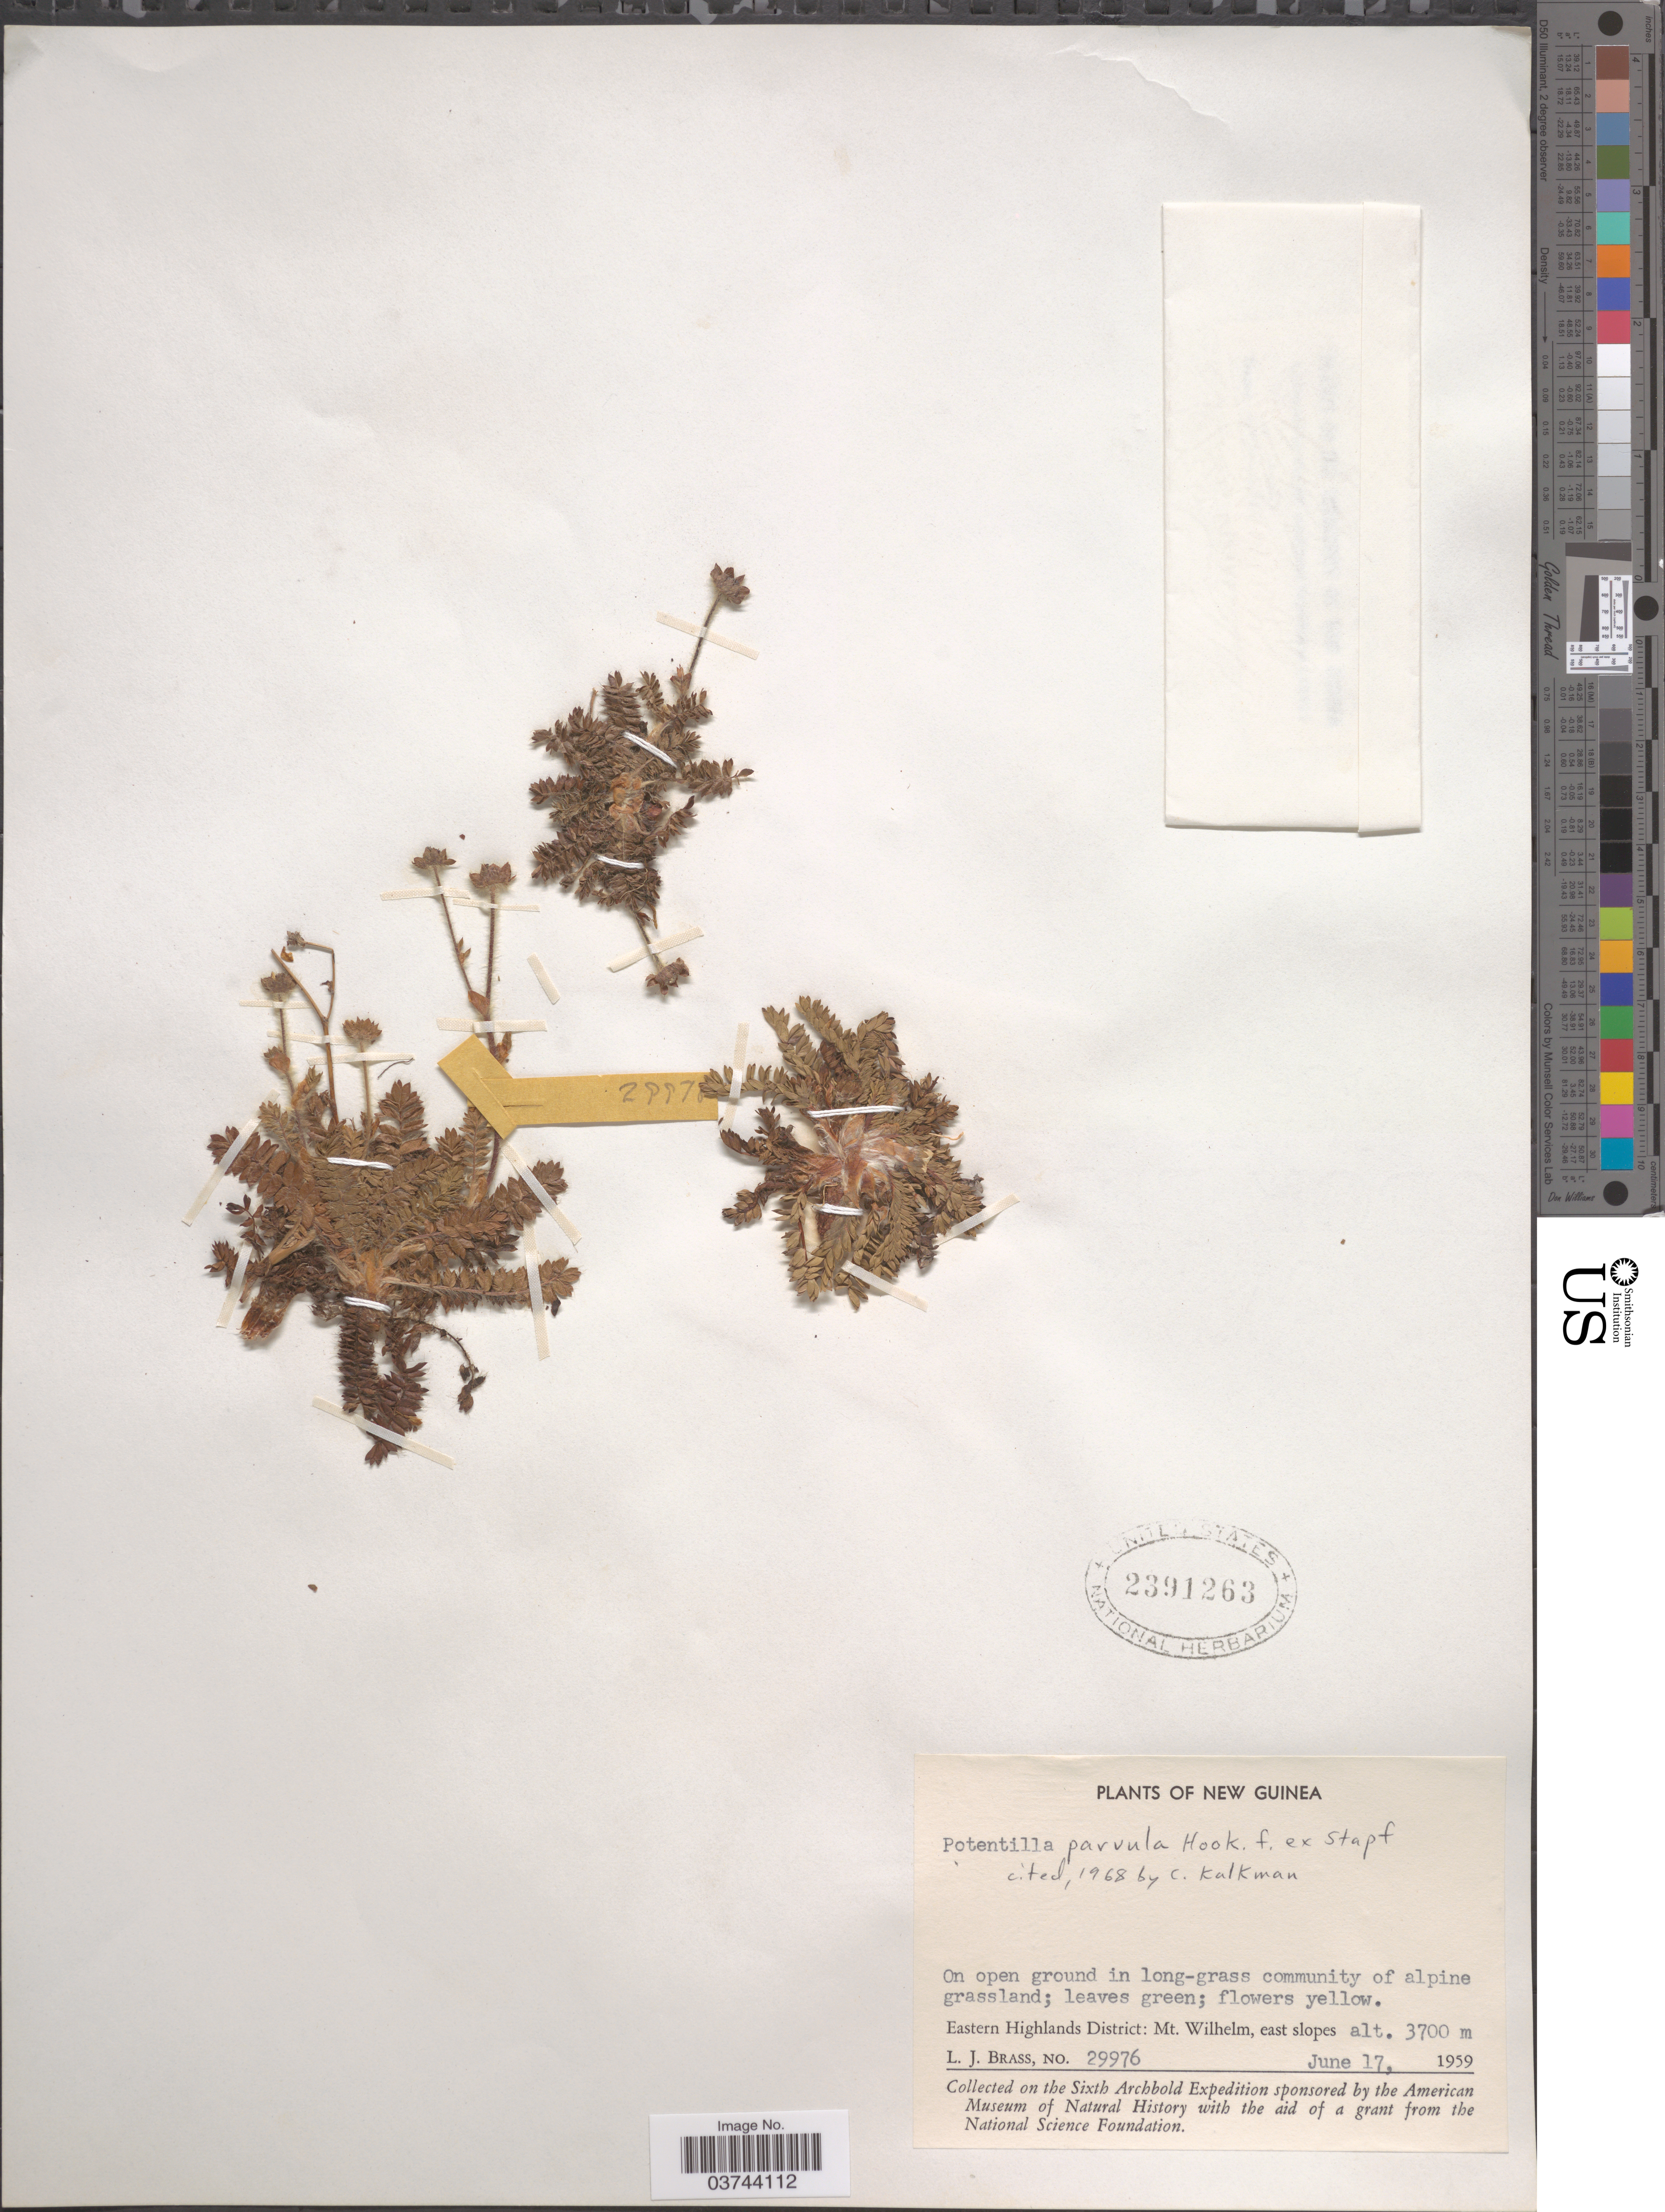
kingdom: Plantae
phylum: Tracheophyta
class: Magnoliopsida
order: Rosales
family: Rosaceae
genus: Potentilla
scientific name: Potentilla parvula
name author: Hook. f. ex Stapf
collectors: L. J. Brass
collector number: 29976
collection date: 1959-06-17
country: Papua New Guinea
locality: New Guinea. Eastern Highlands District: Mt. Wilhelm, east slopes.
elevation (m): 3700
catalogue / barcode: US 2391263